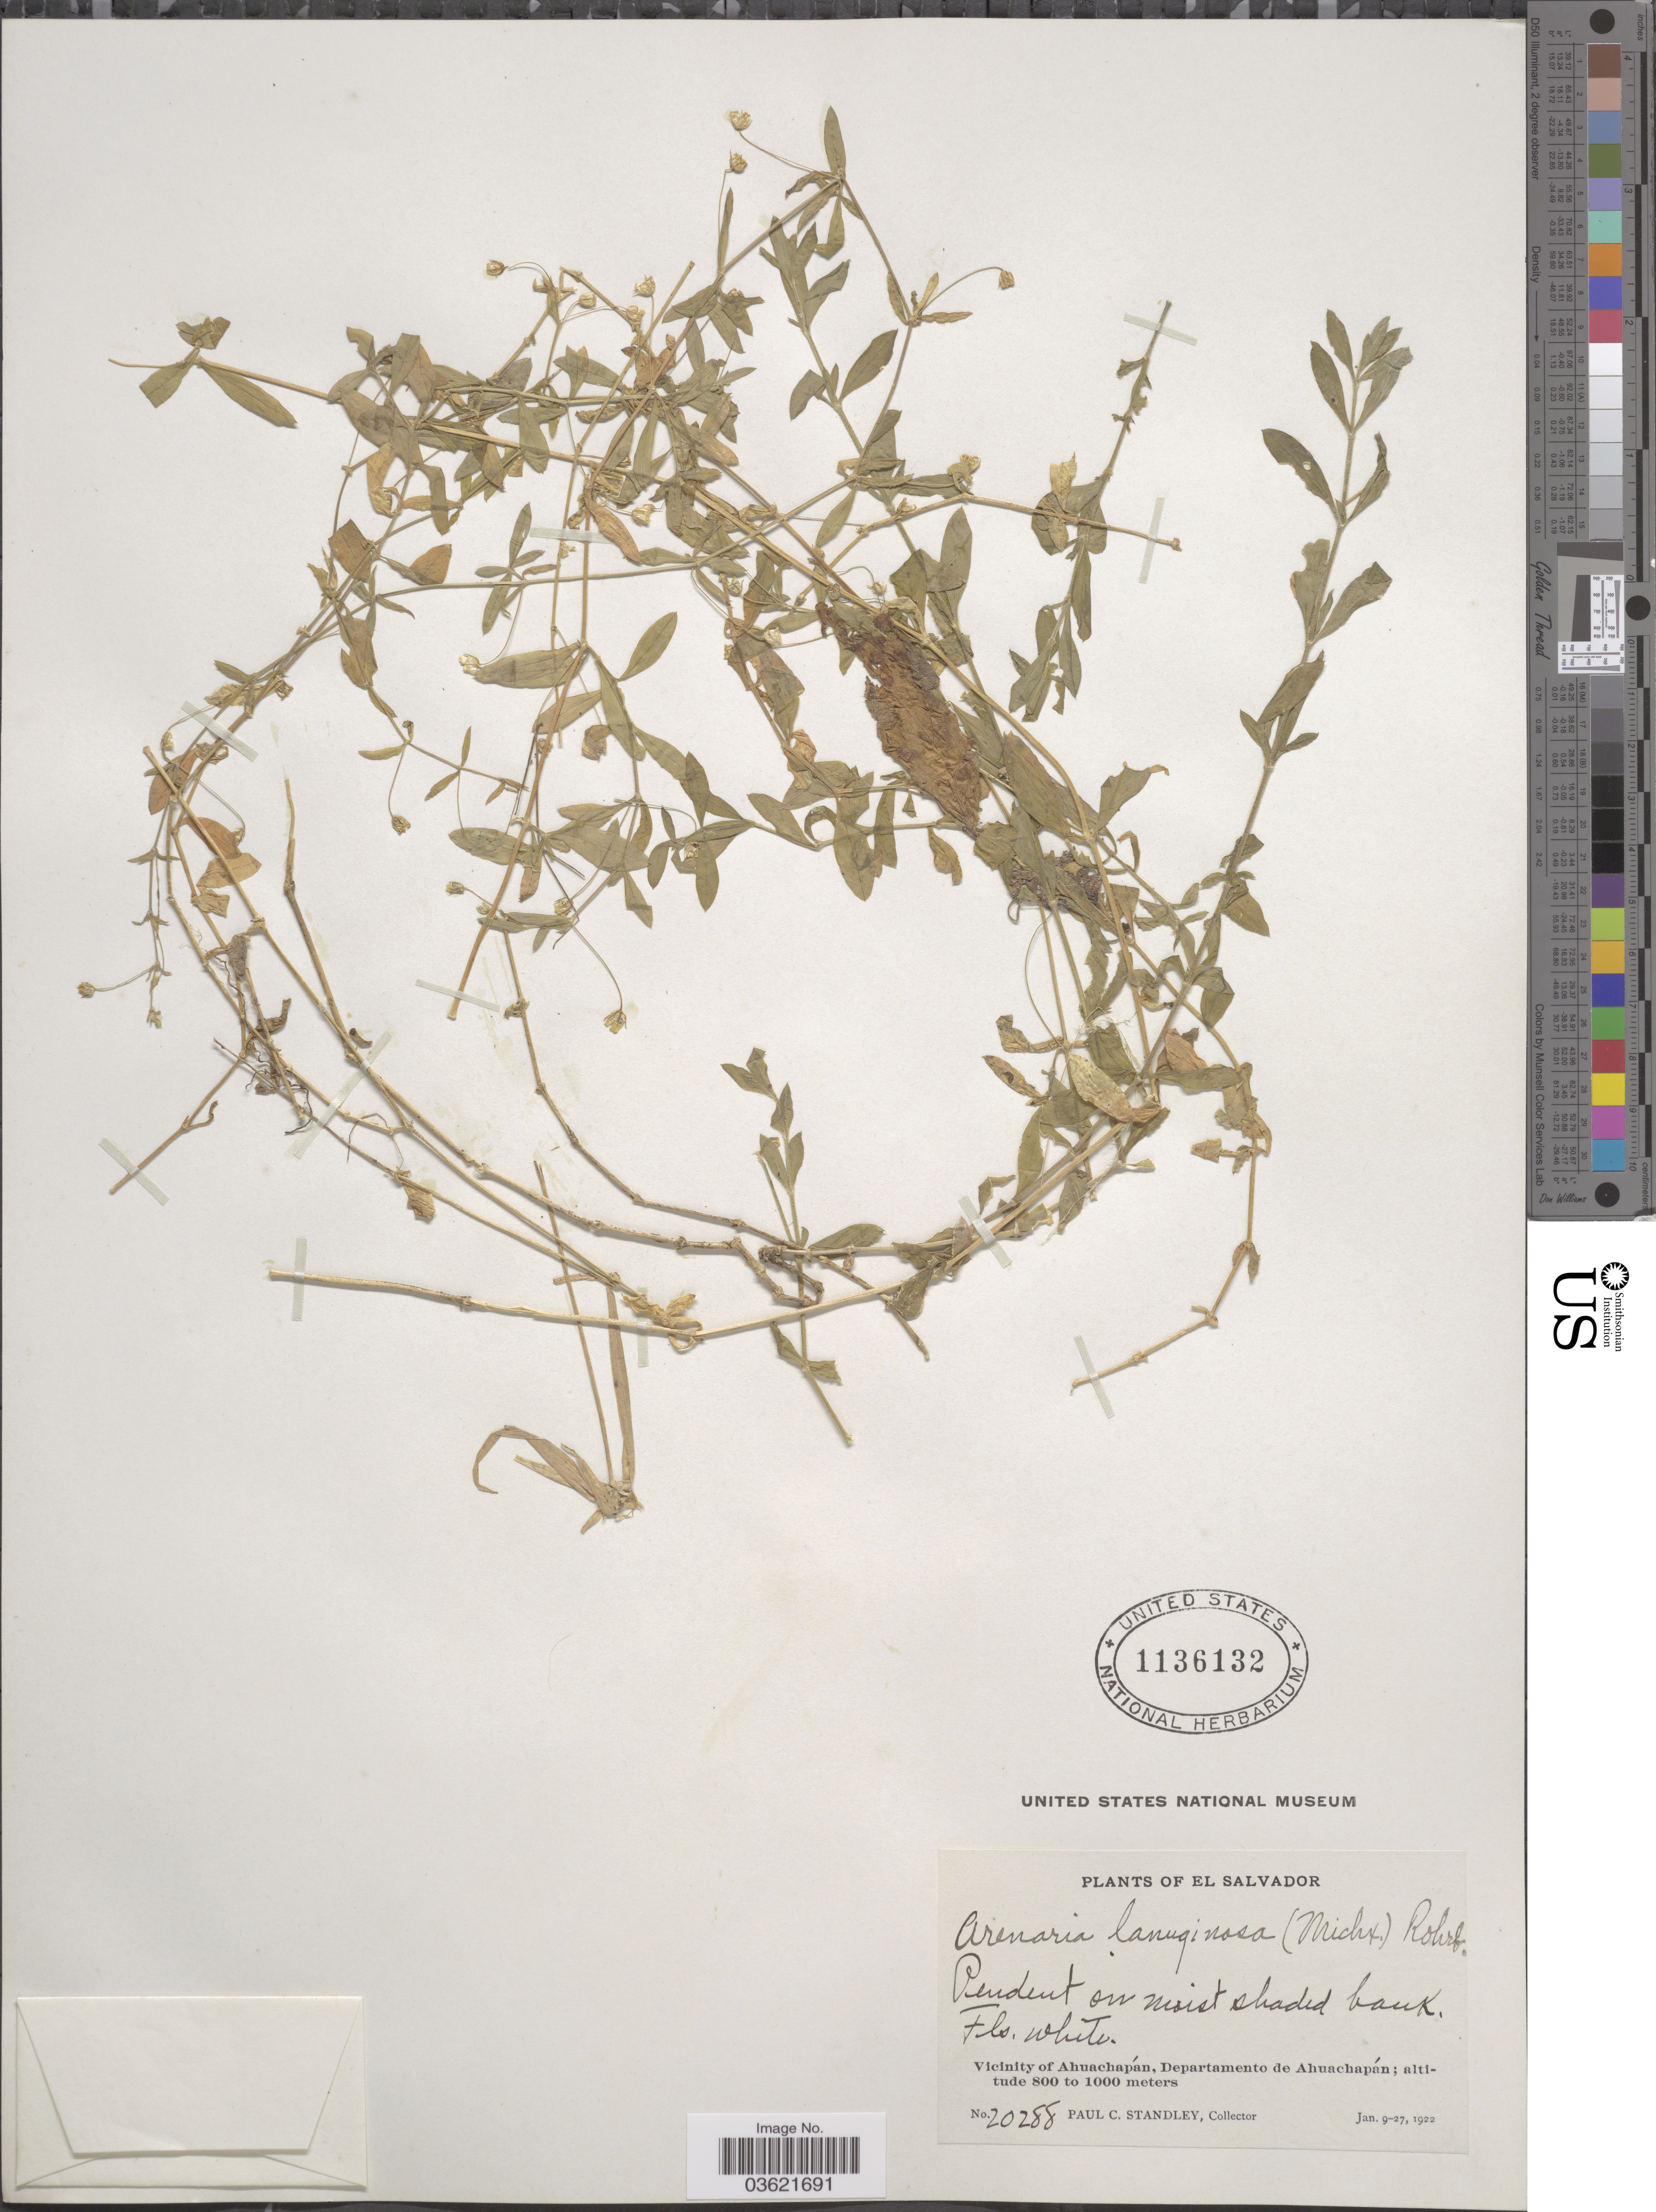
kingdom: Plantae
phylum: Tracheophyta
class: Magnoliopsida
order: Caryophyllales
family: Caryophyllaceae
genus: Arenaria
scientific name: Arenaria lanuginosa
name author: (Michx.) Rohrb.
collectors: P. C. Standley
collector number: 20288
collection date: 1922-01-09/1922-01-27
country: El Salvador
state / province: Ahuachapan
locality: Vicinity of Ahuachapán, Departamento de Ahuachapán.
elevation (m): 800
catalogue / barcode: US 1136132